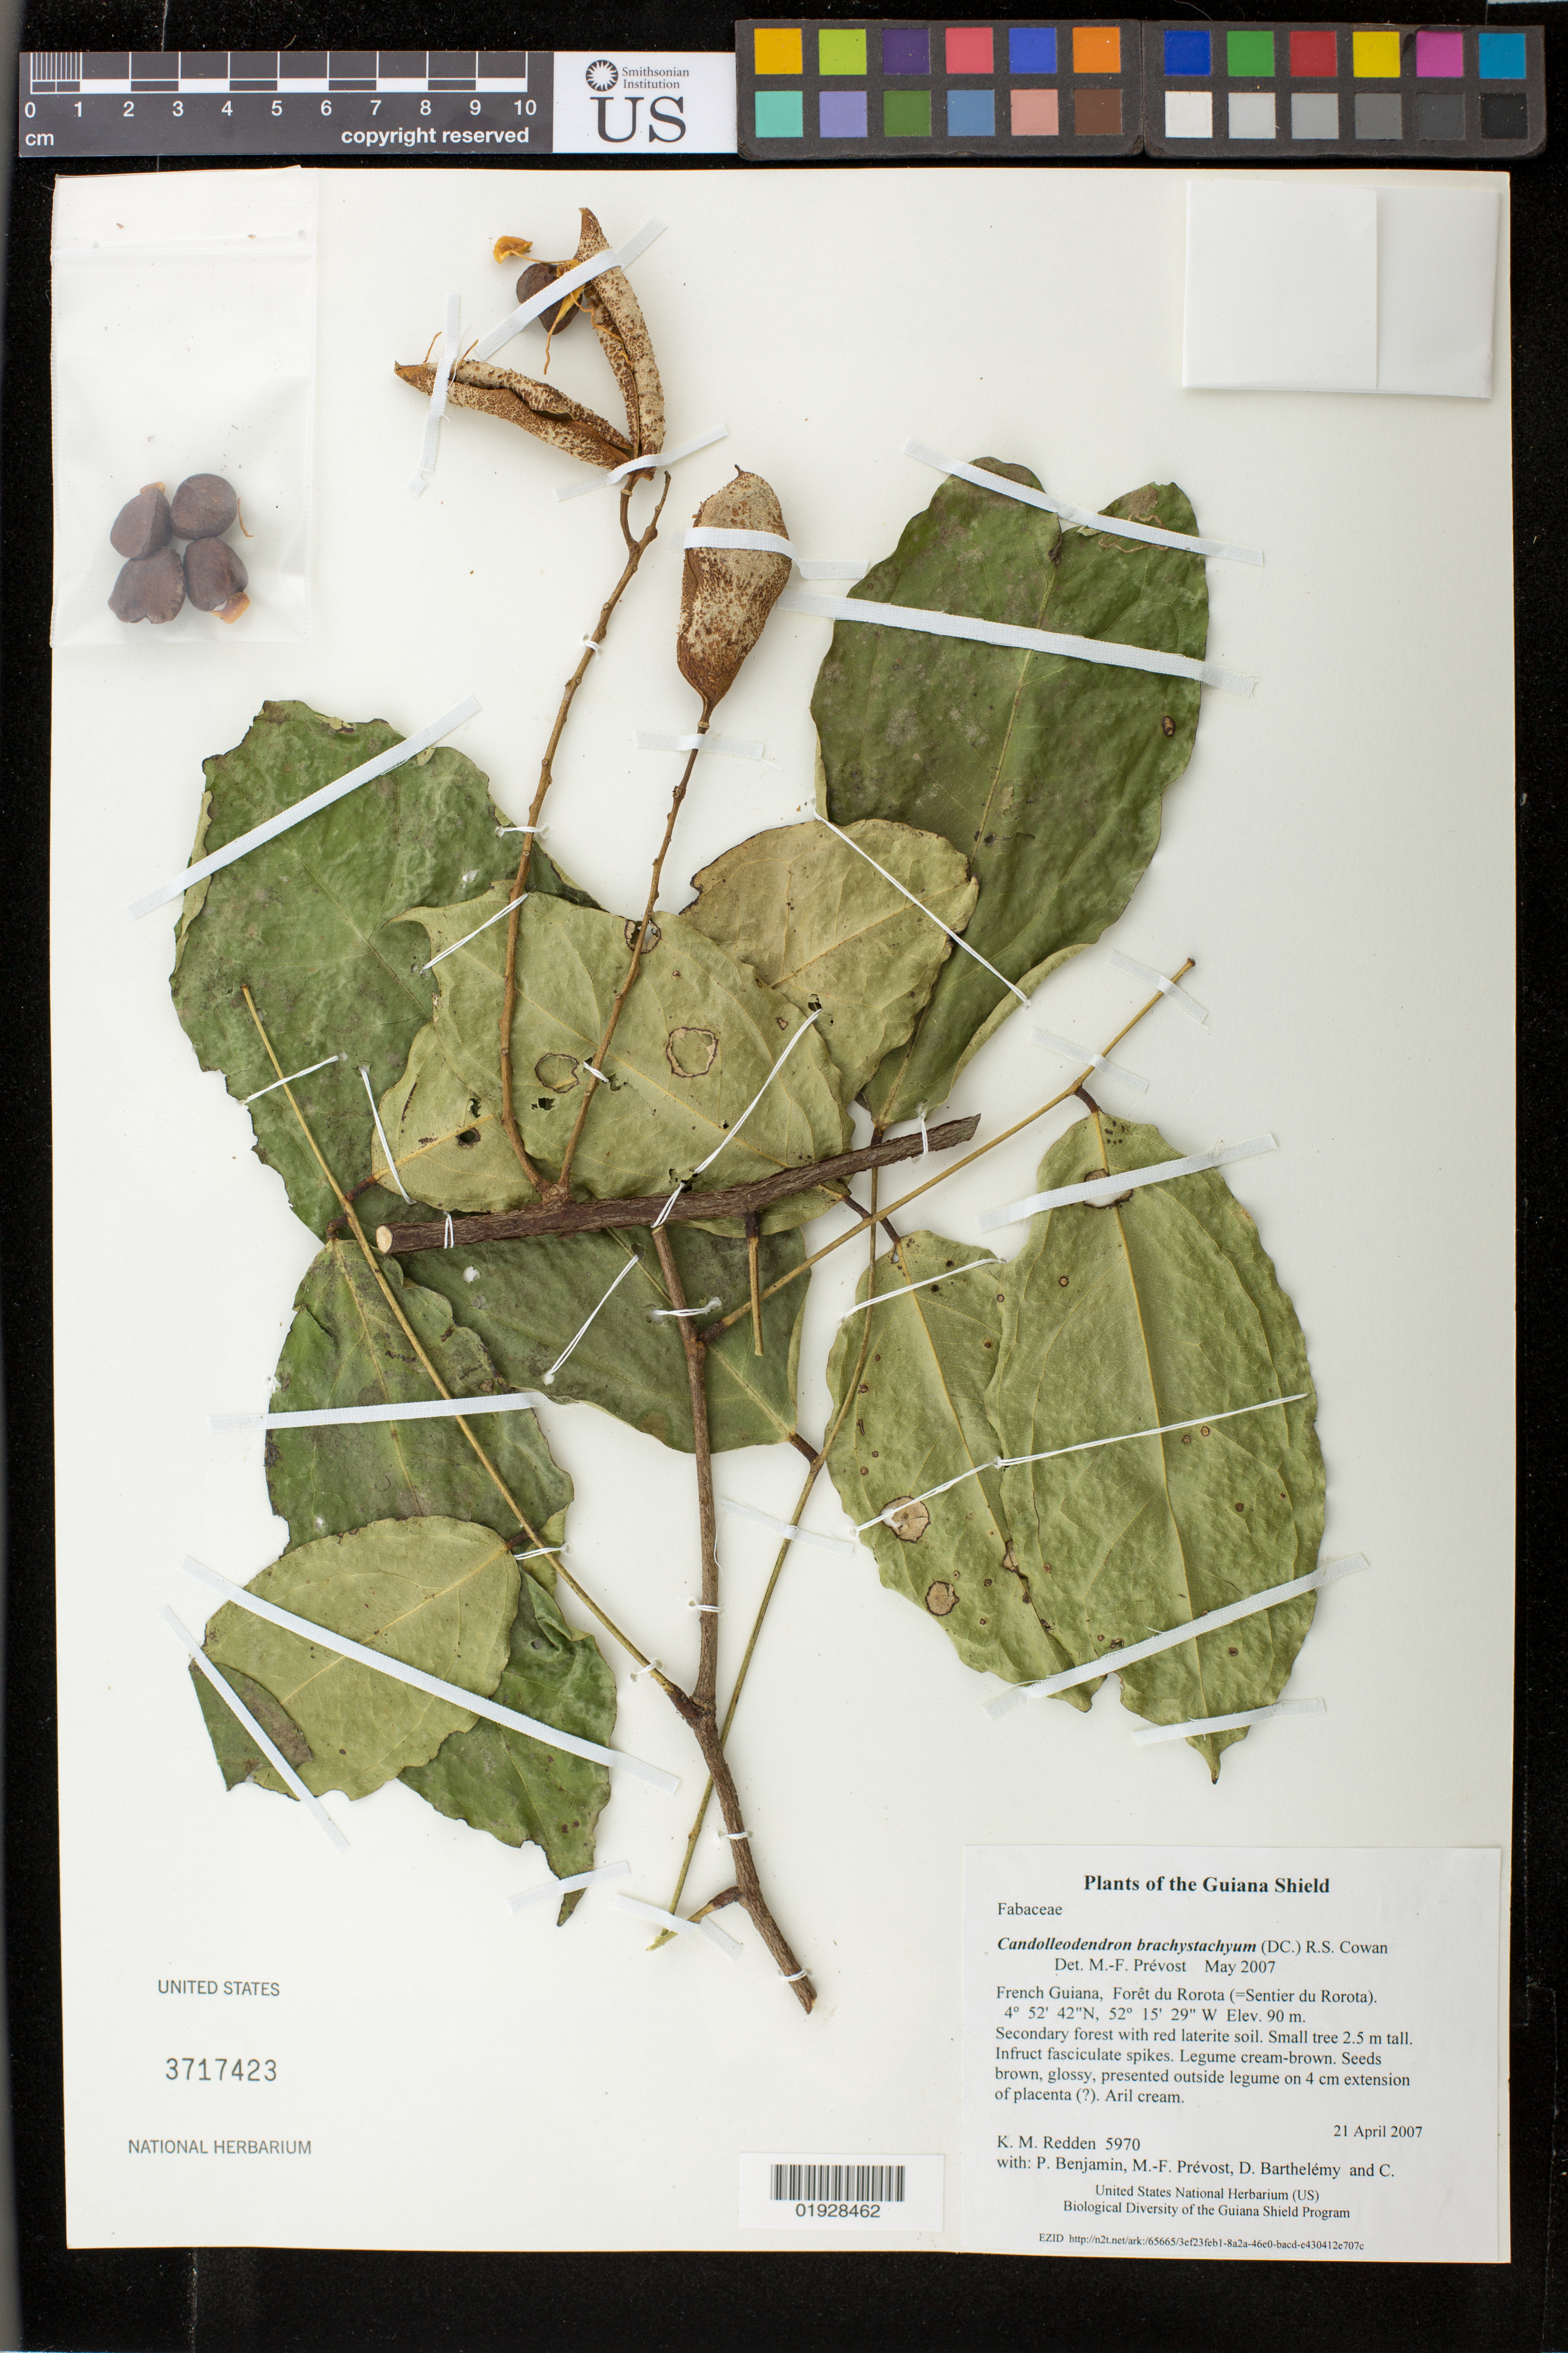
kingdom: Plantae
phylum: Tracheophyta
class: Magnoliopsida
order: Fabales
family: Fabaceae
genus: Candolleodendron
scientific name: Candolleodendron brachystachyum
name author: (DC.) R.S. Cowan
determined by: Prévost, M.-F.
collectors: K. M. Redden, P. Benjamin, M.-F. Prévost, D. Barthelémy & C. Barthelémy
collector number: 5970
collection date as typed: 21 April 2007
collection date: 2007-04-21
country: French Guiana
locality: Forêt du Rorota (=Sentier du Rorota)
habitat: Secondary forest with red laterite soil.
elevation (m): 90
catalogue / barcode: US 3717423